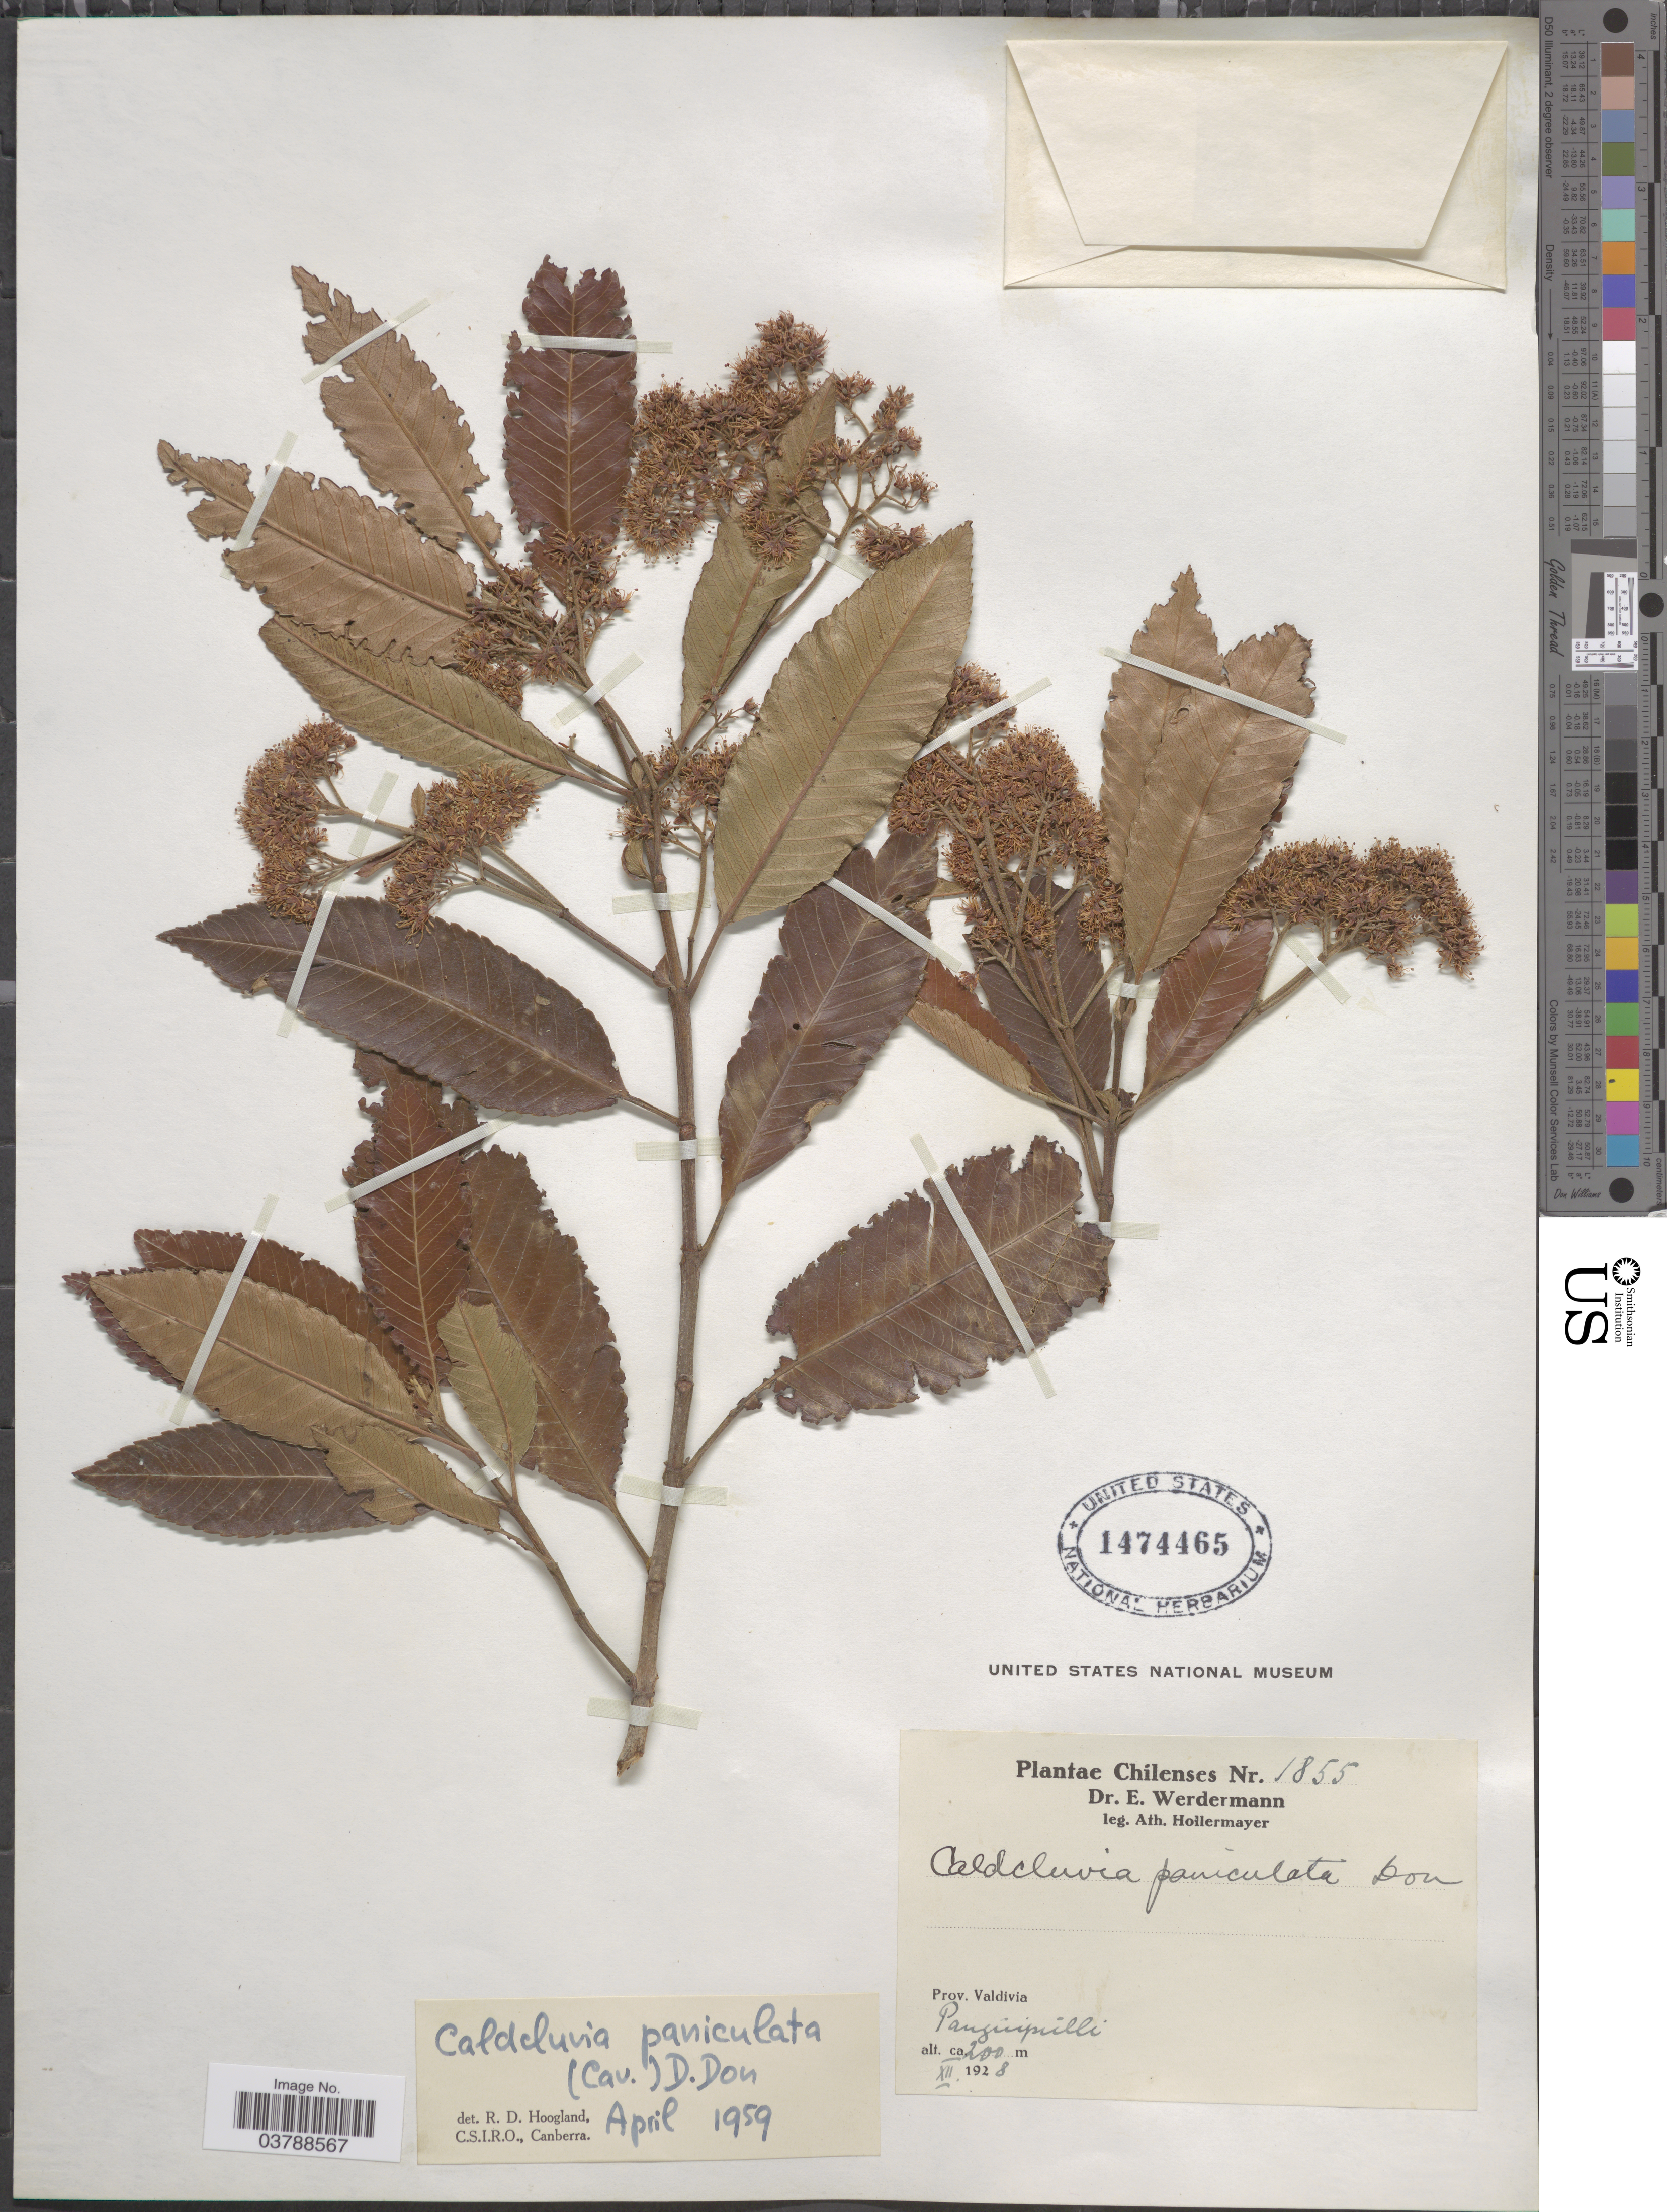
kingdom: Plantae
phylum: Tracheophyta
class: Magnoliopsida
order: Oxalidales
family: Cunoniaceae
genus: Caldcluvia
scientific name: Caldcluvia paniculata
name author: (Cav.) D. Don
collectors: A. Hollermayer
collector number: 1855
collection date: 1928-12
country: Chile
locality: Prov. Valdivia. Panguipulli.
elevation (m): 200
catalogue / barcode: US 1474465